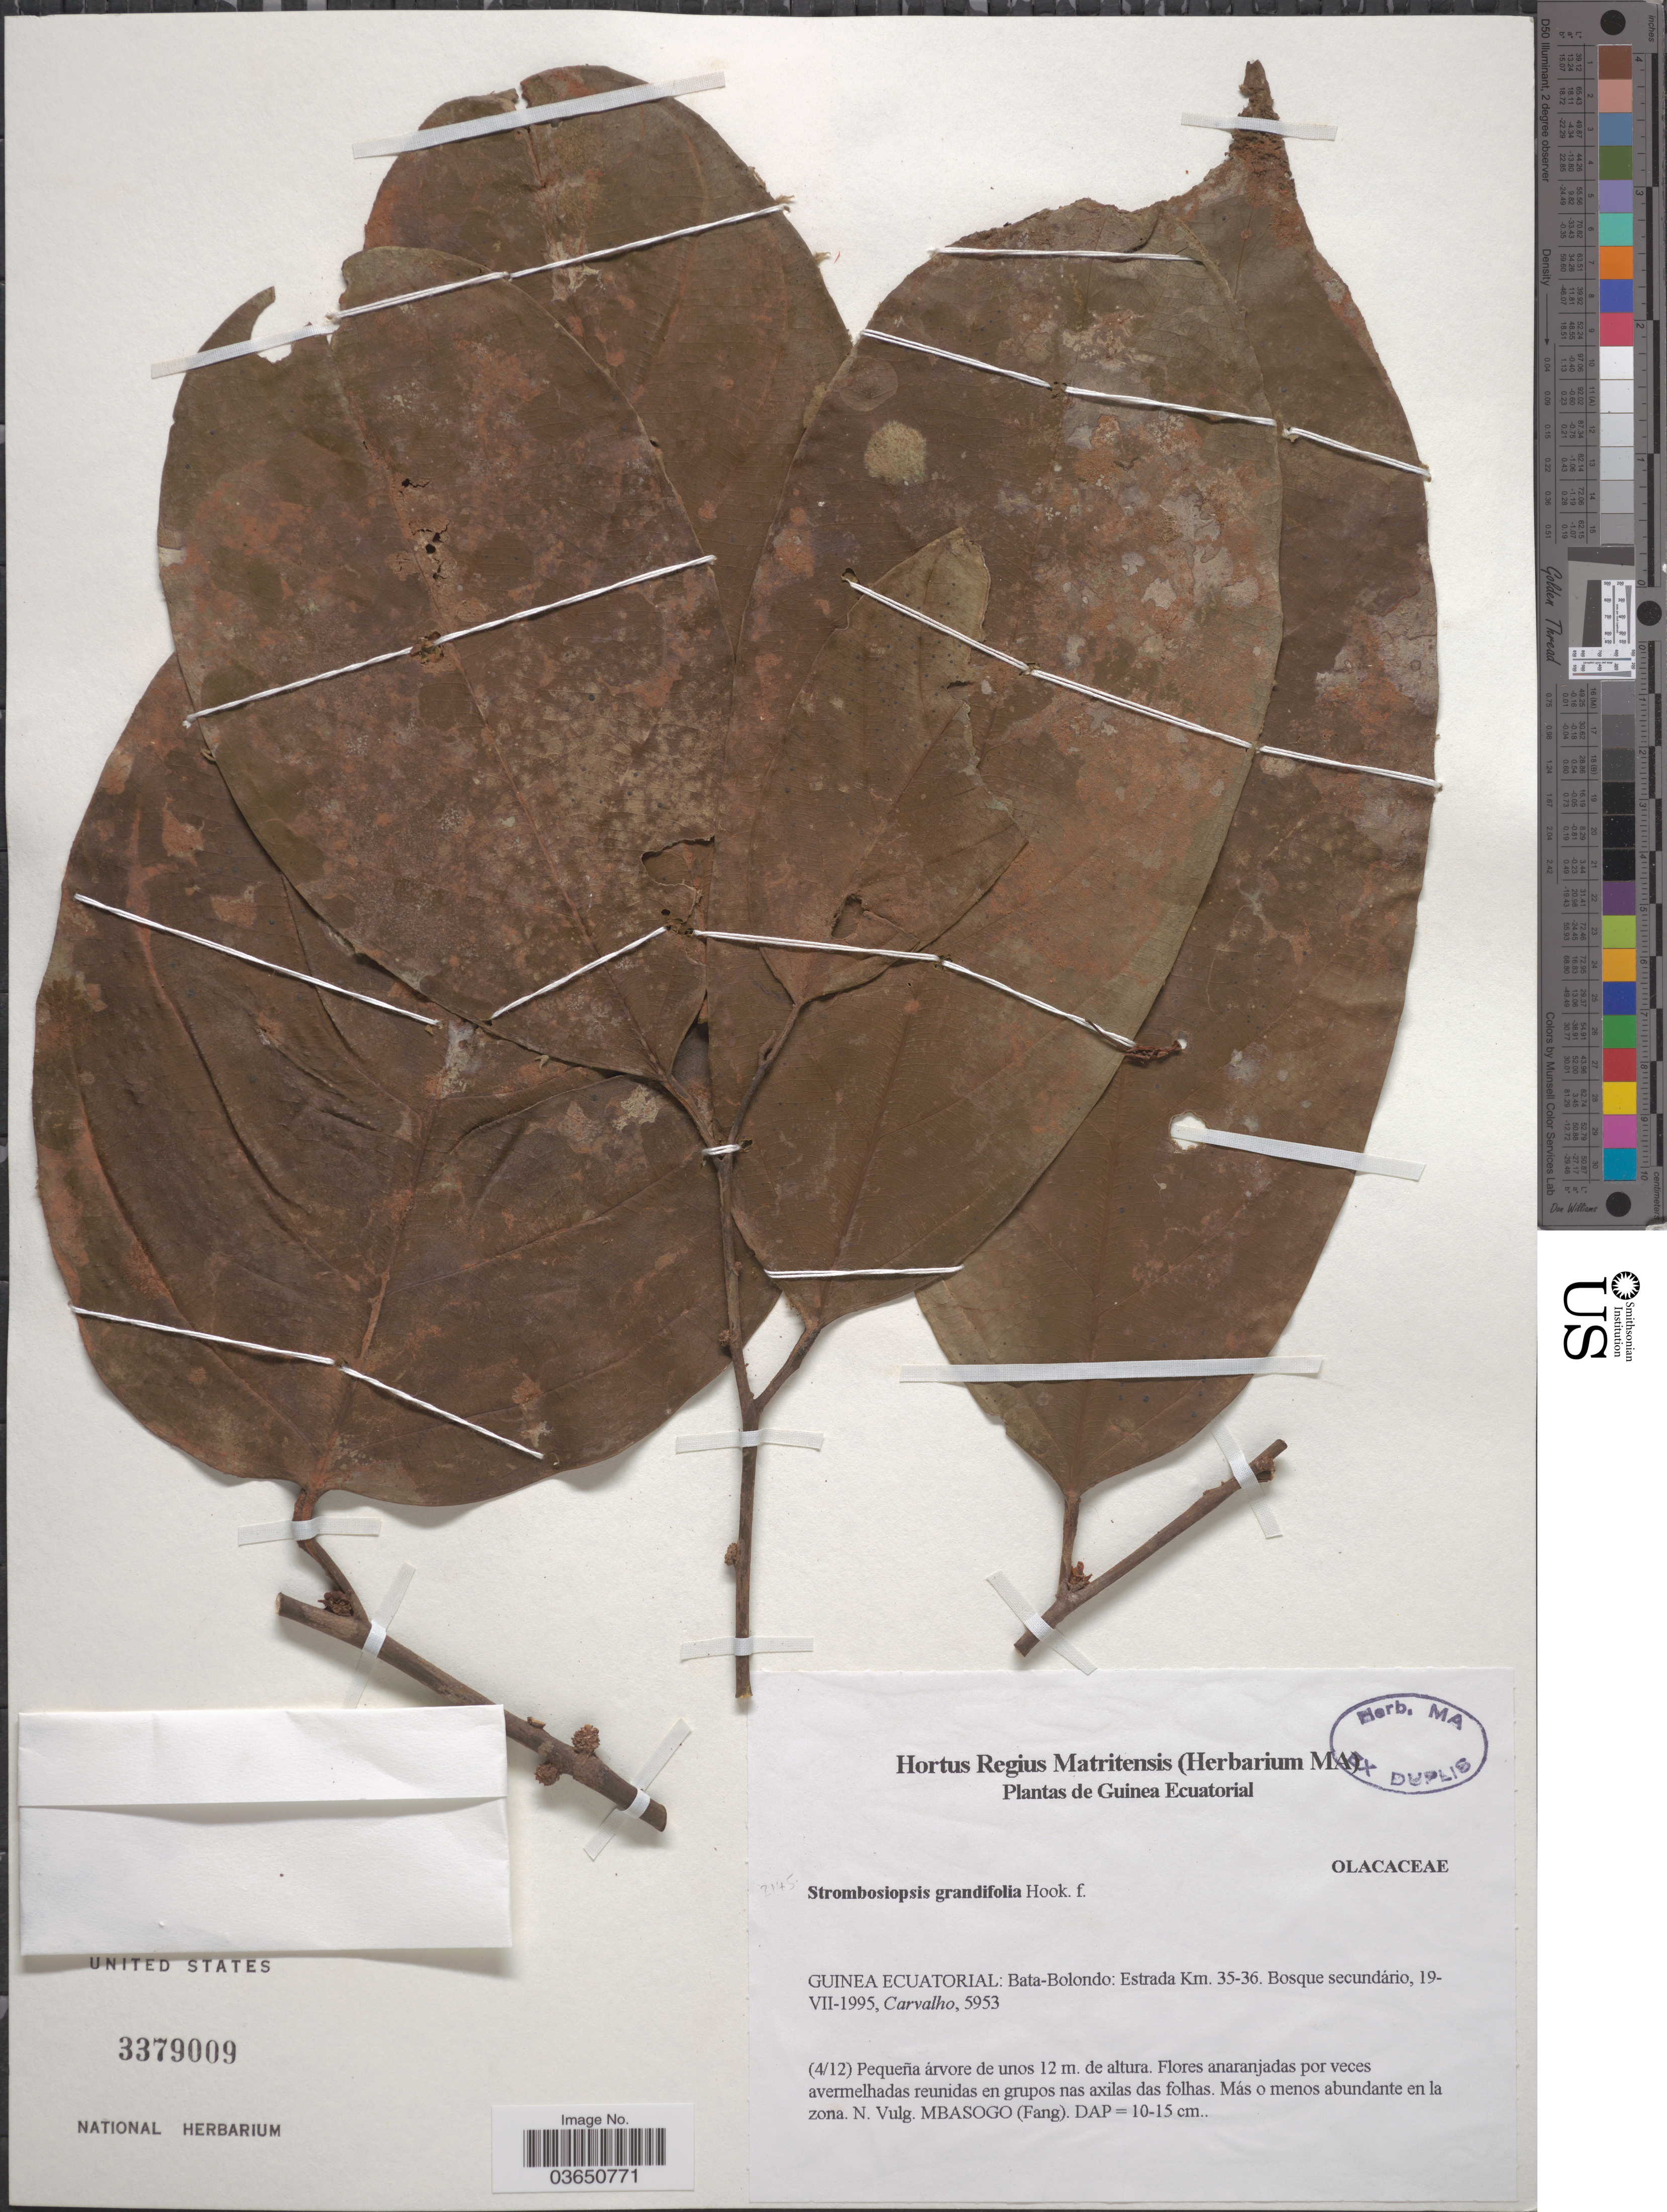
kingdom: Plantae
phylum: Tracheophyta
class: Magnoliopsida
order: Santalales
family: Strombosiaceae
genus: Strombosia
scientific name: Strombosia grandifolia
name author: Hook. f. ex Benth.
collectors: Carvalho, --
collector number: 5953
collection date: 1995-07-19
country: Equatorial Guinea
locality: Bata-Bolondo: Estrada Km. 35-36.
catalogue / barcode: US 3379009